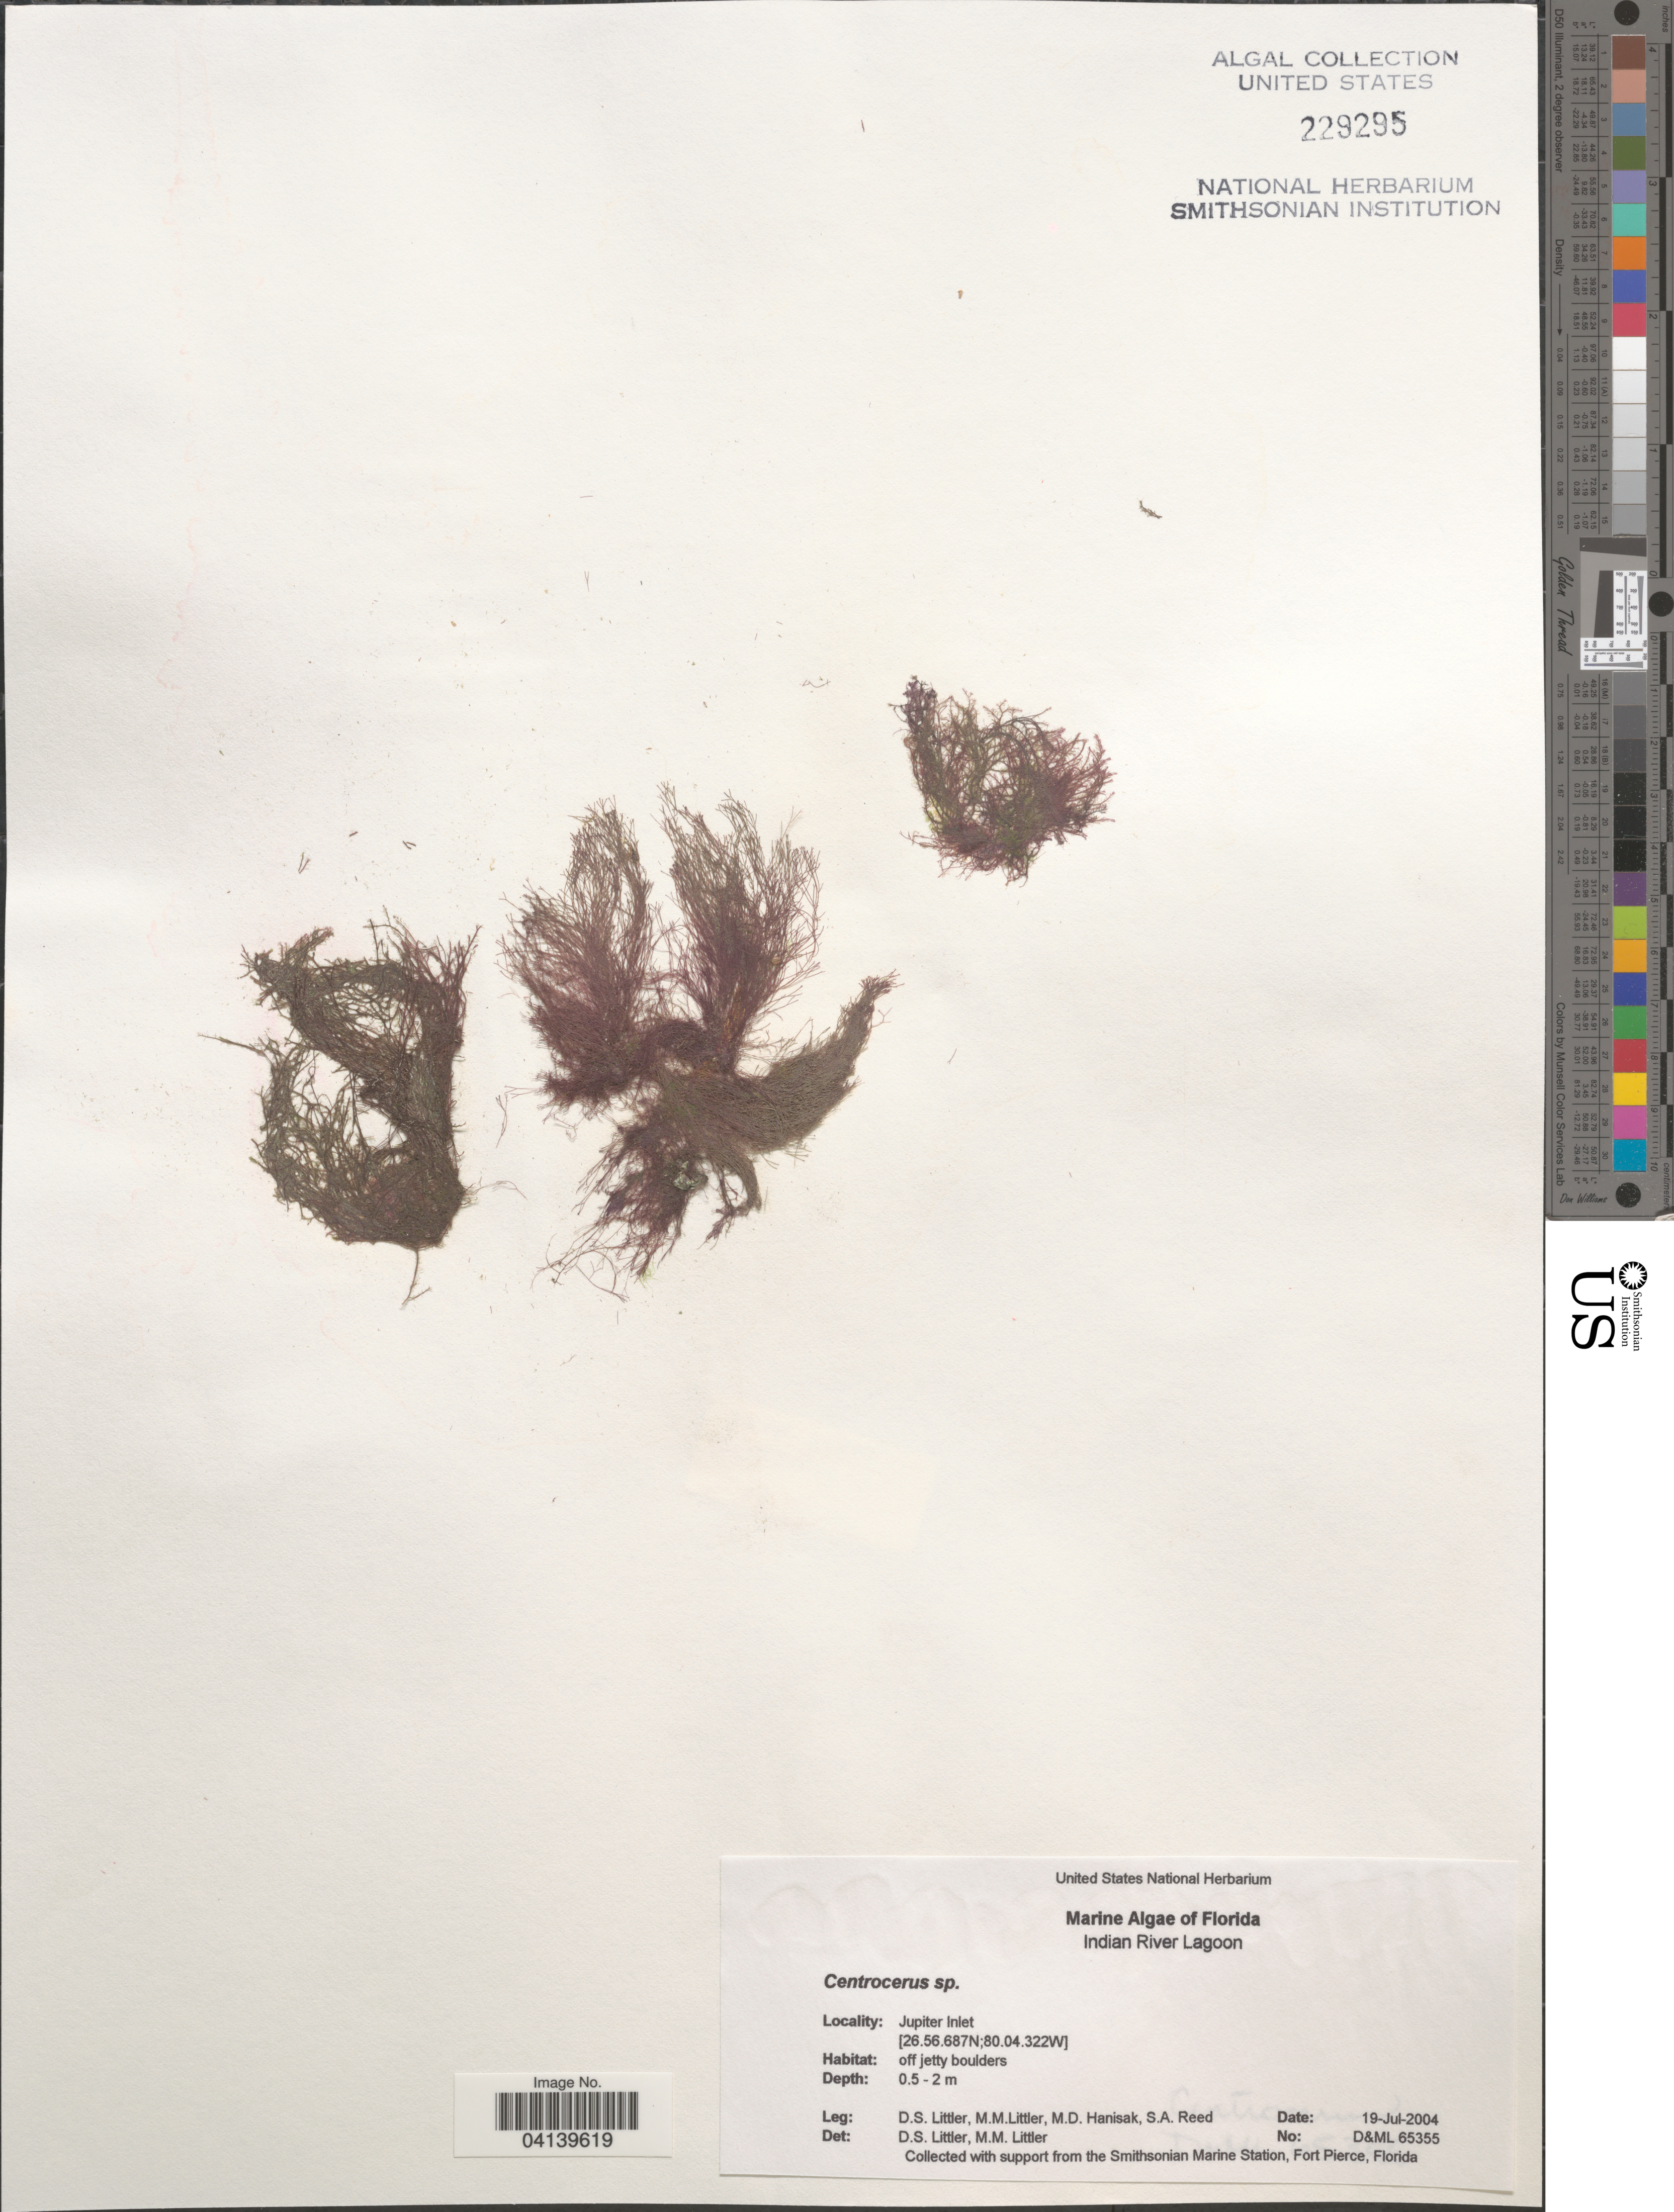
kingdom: Plantae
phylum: Rhodophyta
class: Florideophyceae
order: Ceramiales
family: Ceramiaceae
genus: Centroceras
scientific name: Centroceras sp.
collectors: D. S. Littler, M. Hanisak & S. Reed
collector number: D&ML65355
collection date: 2004-07-19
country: United States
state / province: Florida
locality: Indian River Lagoon. Jupiter Inlet.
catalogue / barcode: US 229295